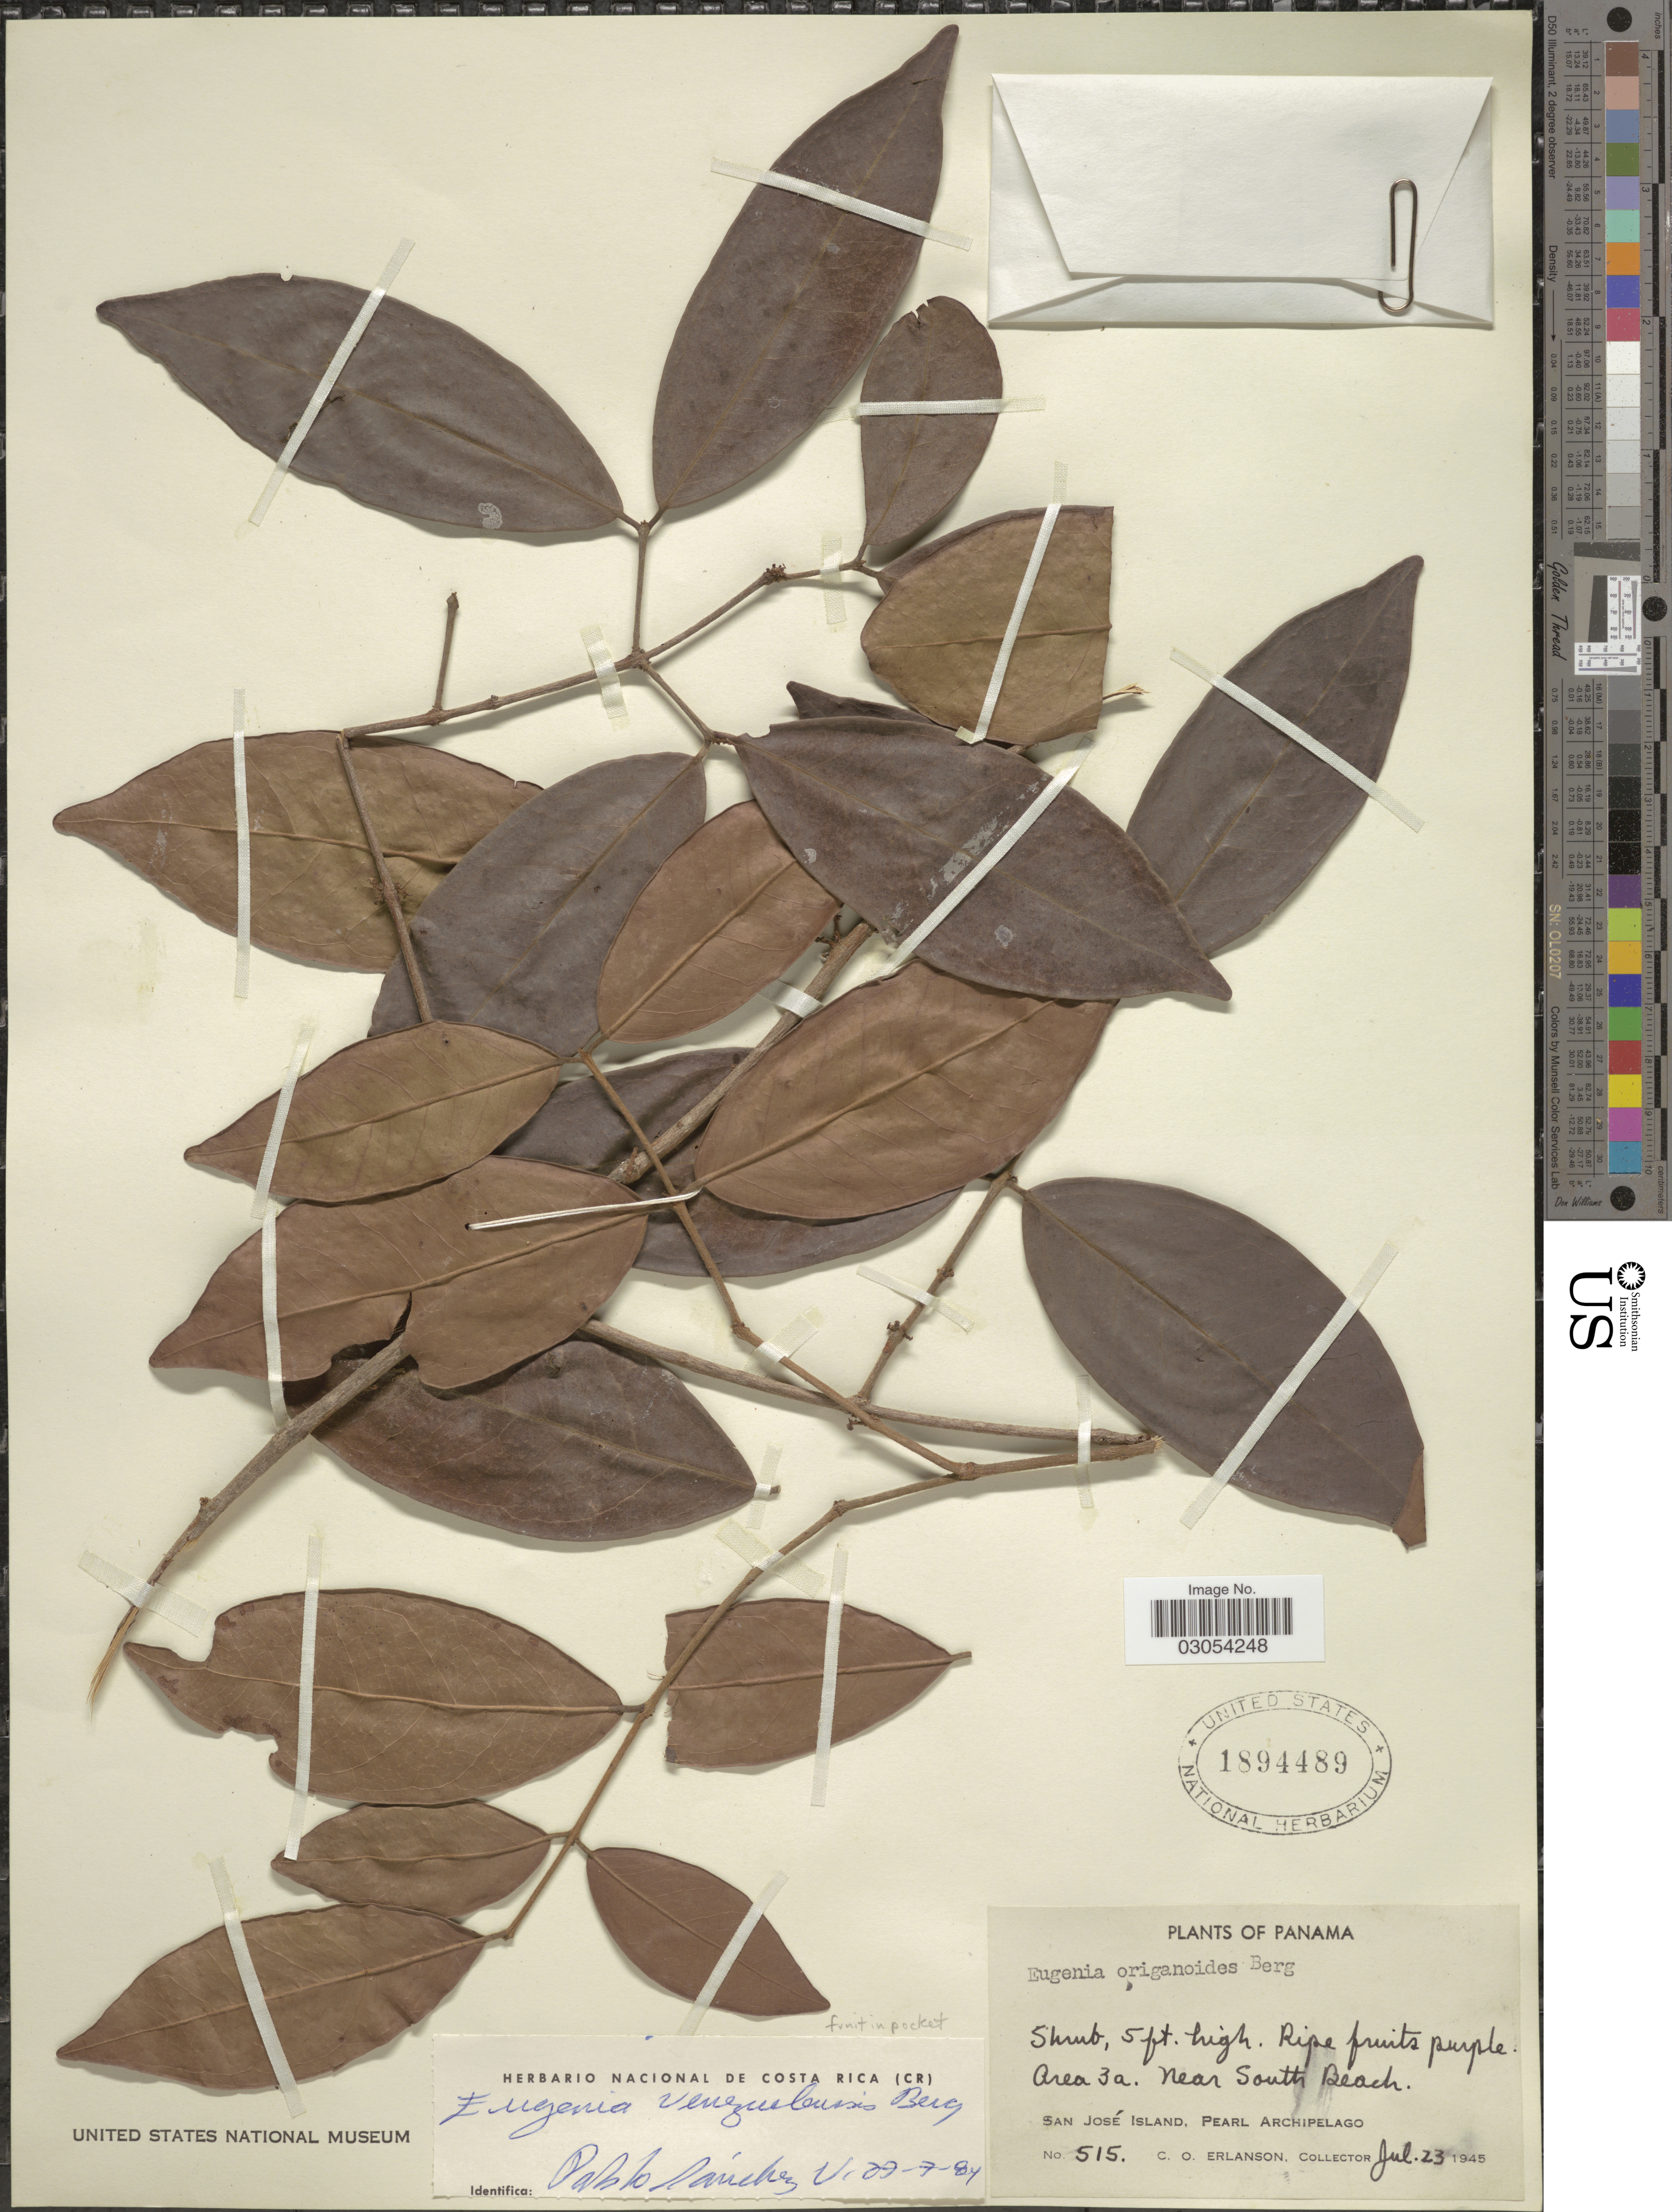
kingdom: Plantae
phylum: Tracheophyta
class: Magnoliopsida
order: Myrtales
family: Myrtaceae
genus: Eugenia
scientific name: Eugenia venezuelensis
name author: O. Berg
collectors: C. O. Erlanson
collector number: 515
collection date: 1945-07-23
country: Panama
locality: Area 3a. Near South Beach. San José Island. Pearl Archipelago.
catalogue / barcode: US 1894489